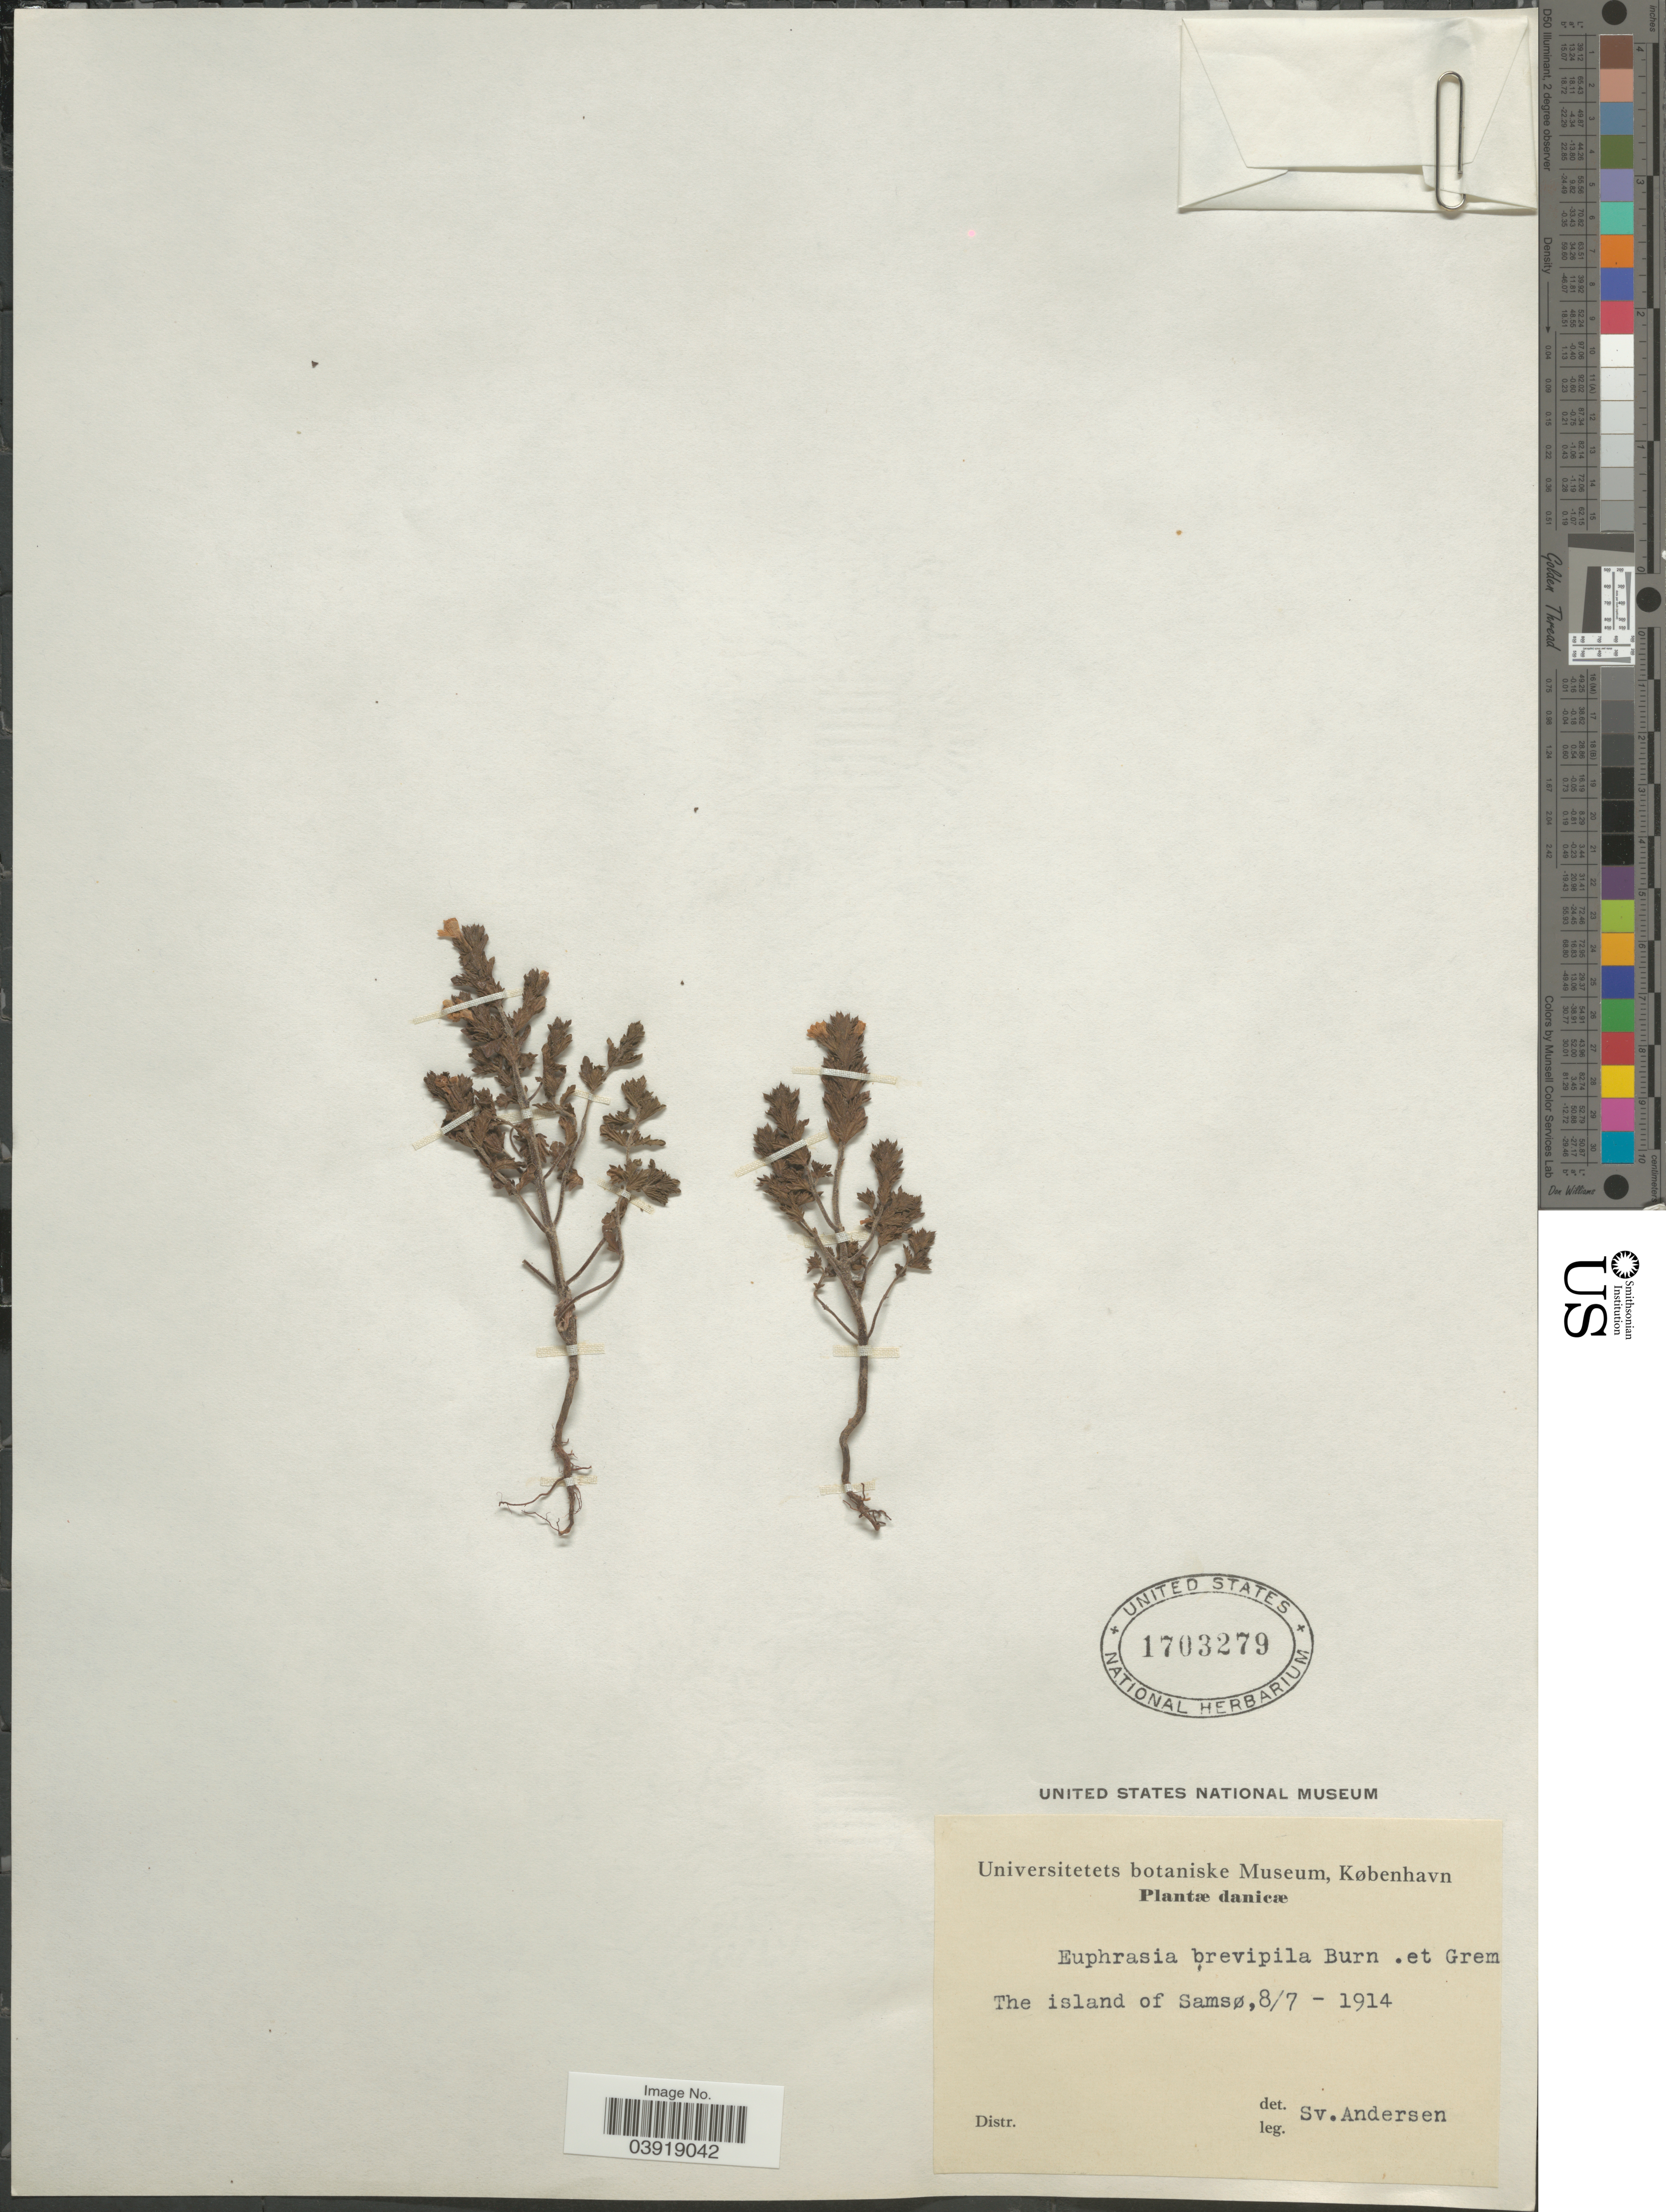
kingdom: Plantae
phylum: Tracheophyta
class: Magnoliopsida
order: Lamiales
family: Orobanchaceae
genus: Euphrasia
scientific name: Euphrasia brevipila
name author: Burn. & Gremli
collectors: S. Andersen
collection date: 1914-07-08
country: Denmark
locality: Danicæ. The island of Samsø.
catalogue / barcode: US 1703279